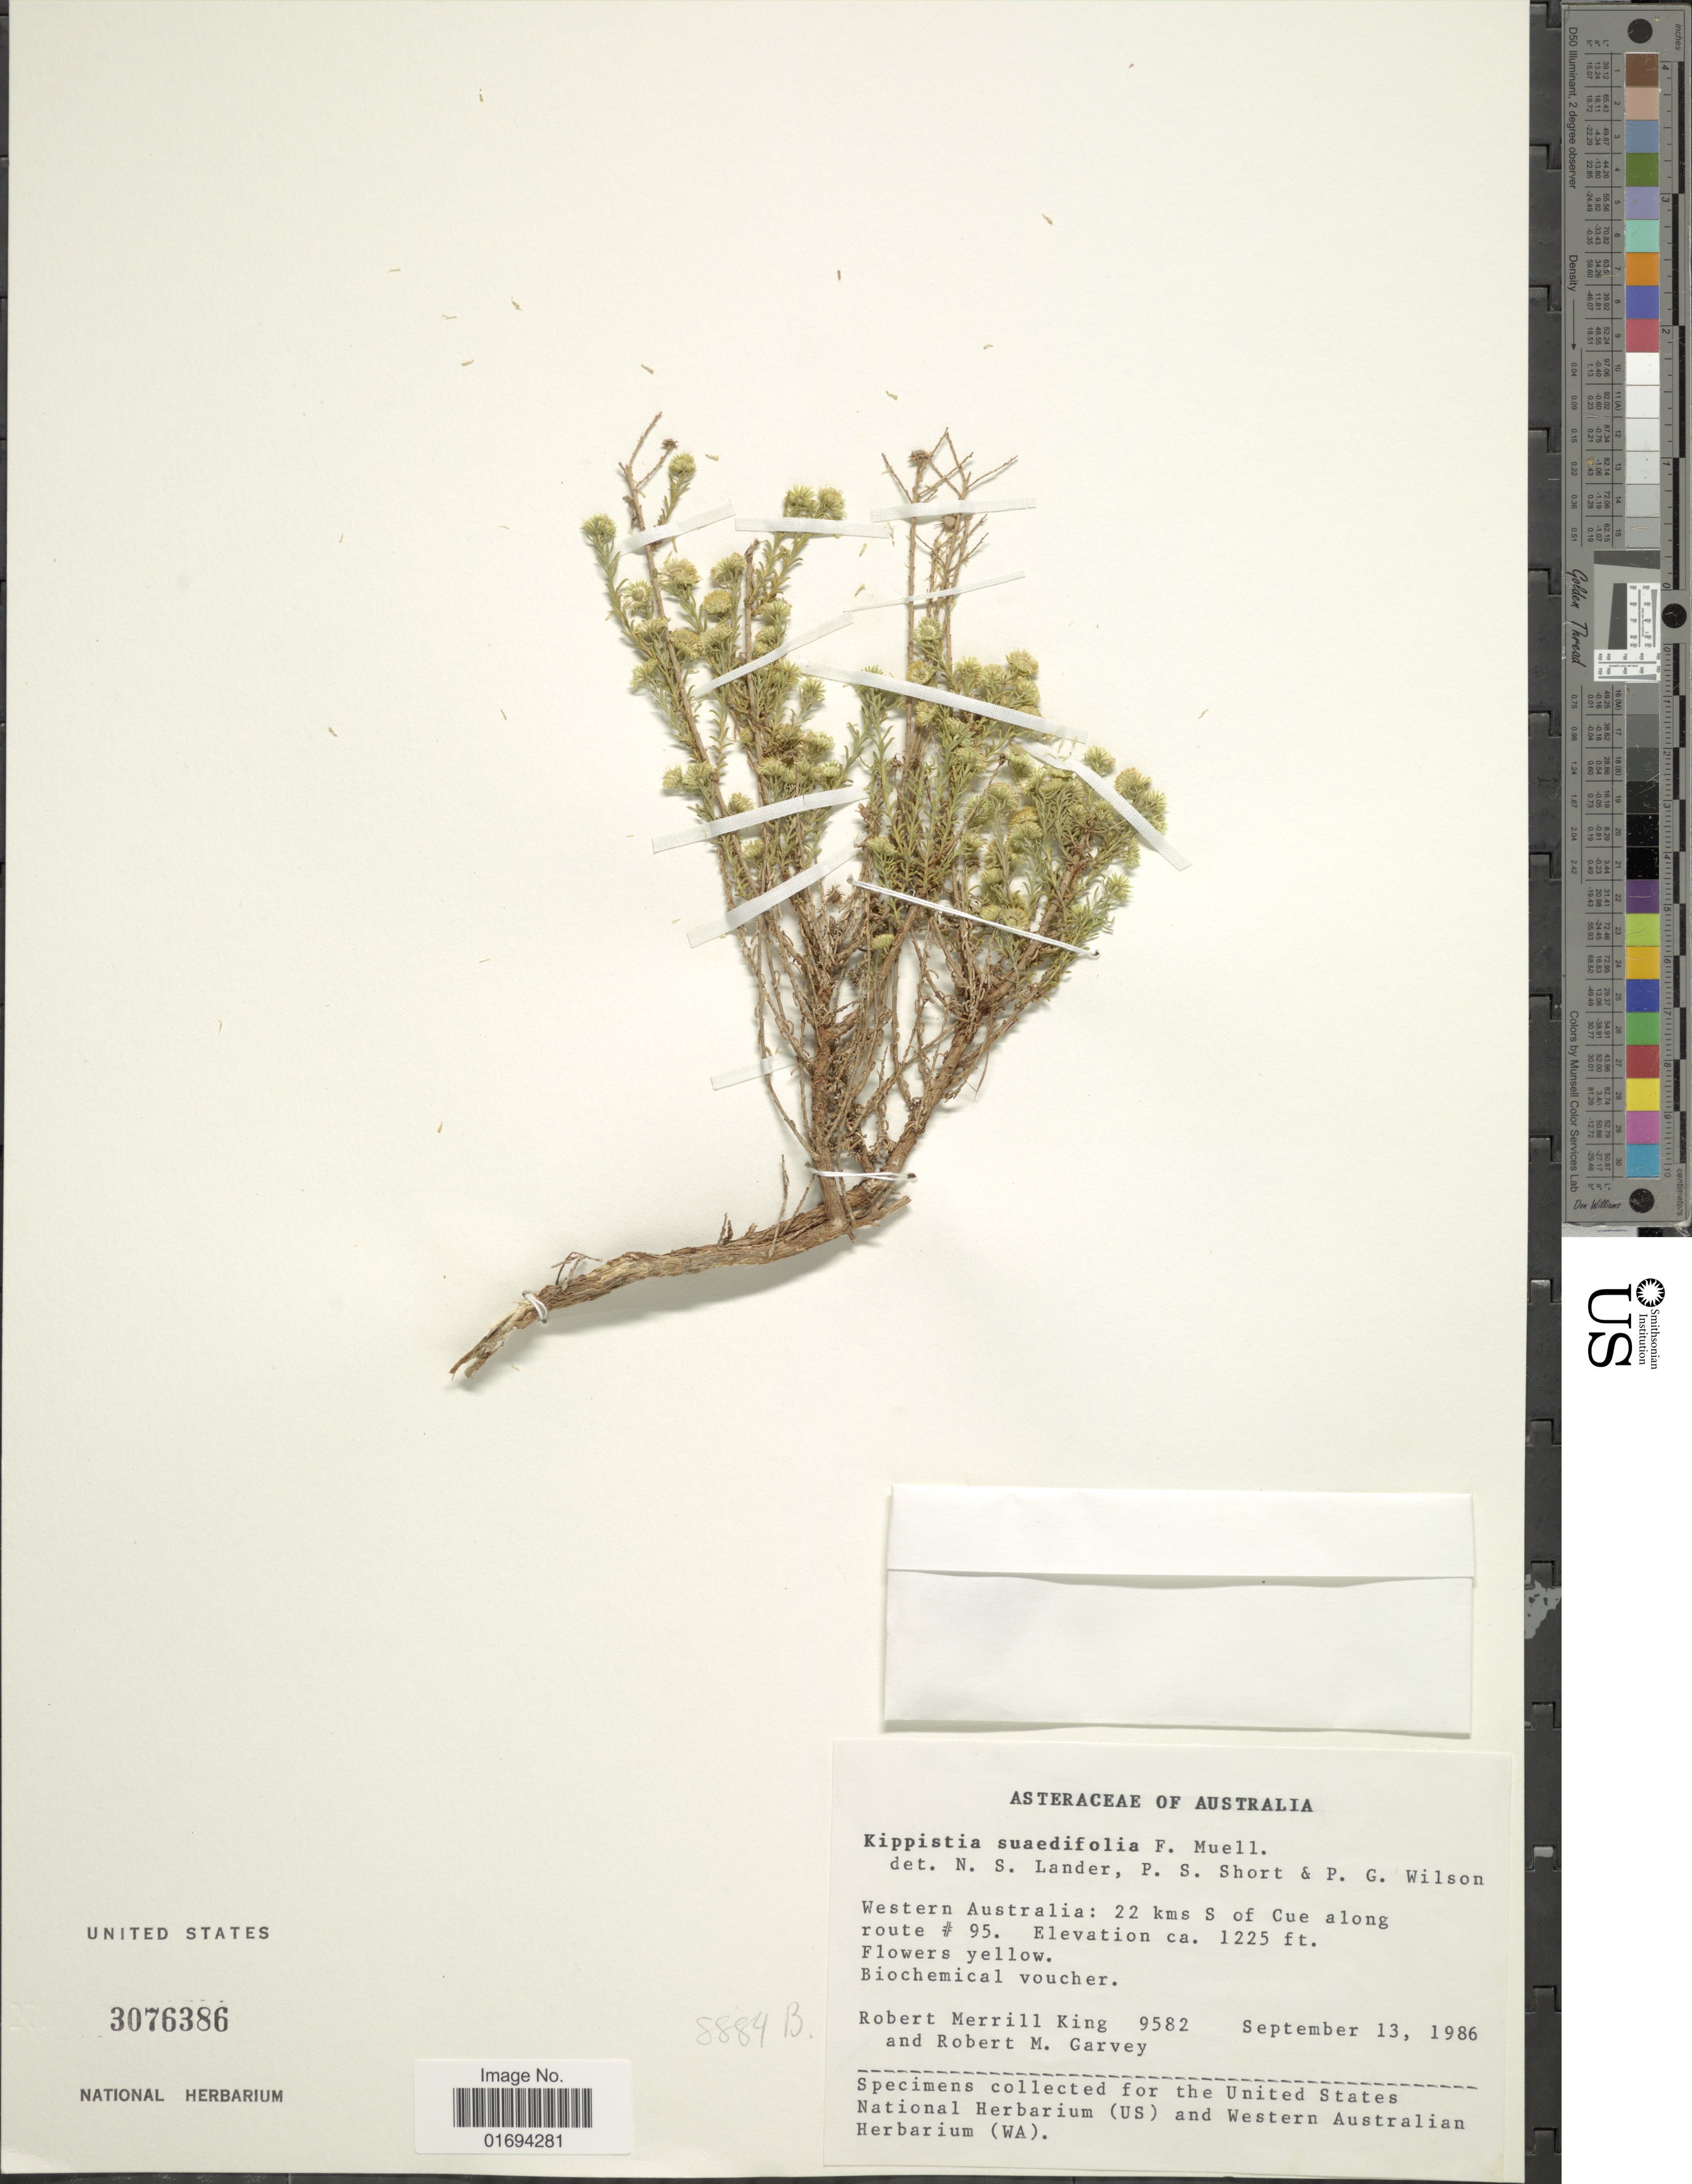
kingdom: Plantae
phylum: Tracheophyta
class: Magnoliopsida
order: Asterales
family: Asteraceae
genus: Kippistia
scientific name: Kippistia suaedifolia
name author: F. Muell.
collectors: R. M. King & R. Garvey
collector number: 9582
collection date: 1986-09-13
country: Australia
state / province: Western Australia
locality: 22 kms S of Cue along route #95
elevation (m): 373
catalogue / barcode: US 3076386